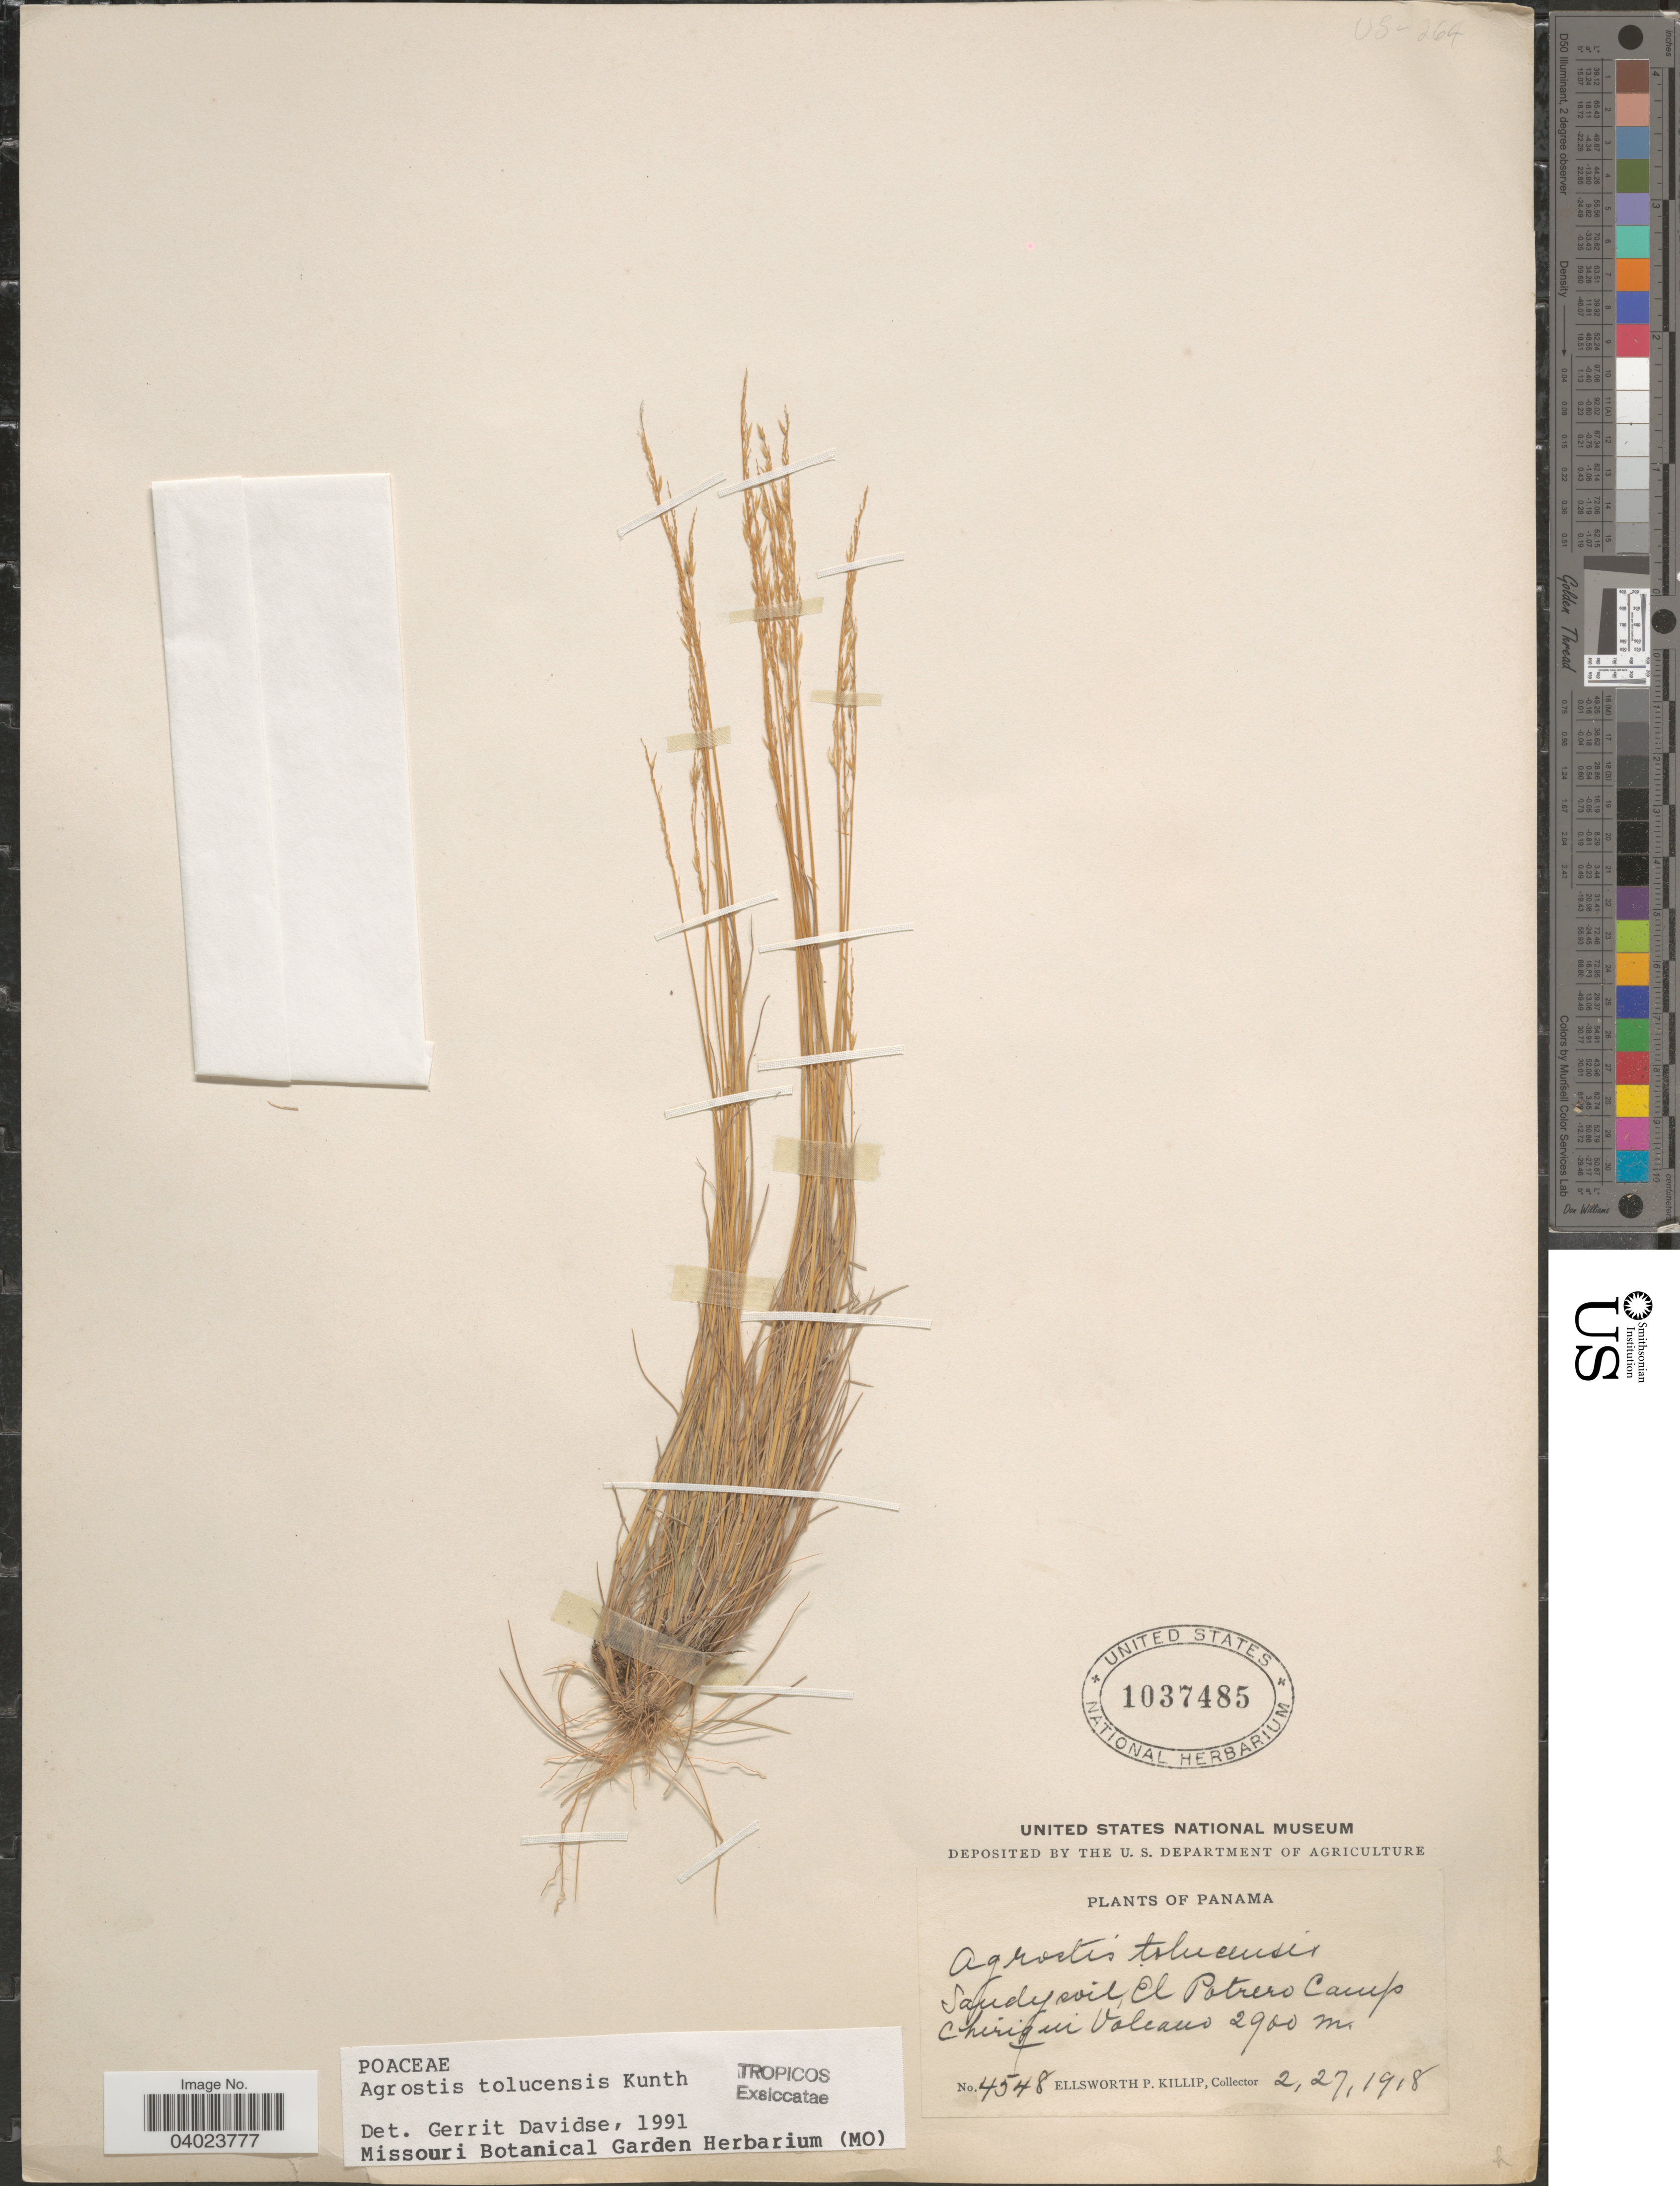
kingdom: Plantae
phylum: Tracheophyta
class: Liliopsida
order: Poales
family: Poaceae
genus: Agrostis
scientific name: Agrostis tolucensis Kunth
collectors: E. P. Killip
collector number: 4548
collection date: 1918-02-27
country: Panama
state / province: Chiriqui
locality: Sandy soil, El Potrero Camp, Chiriqui Volcano.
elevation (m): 2900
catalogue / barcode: US 1037485